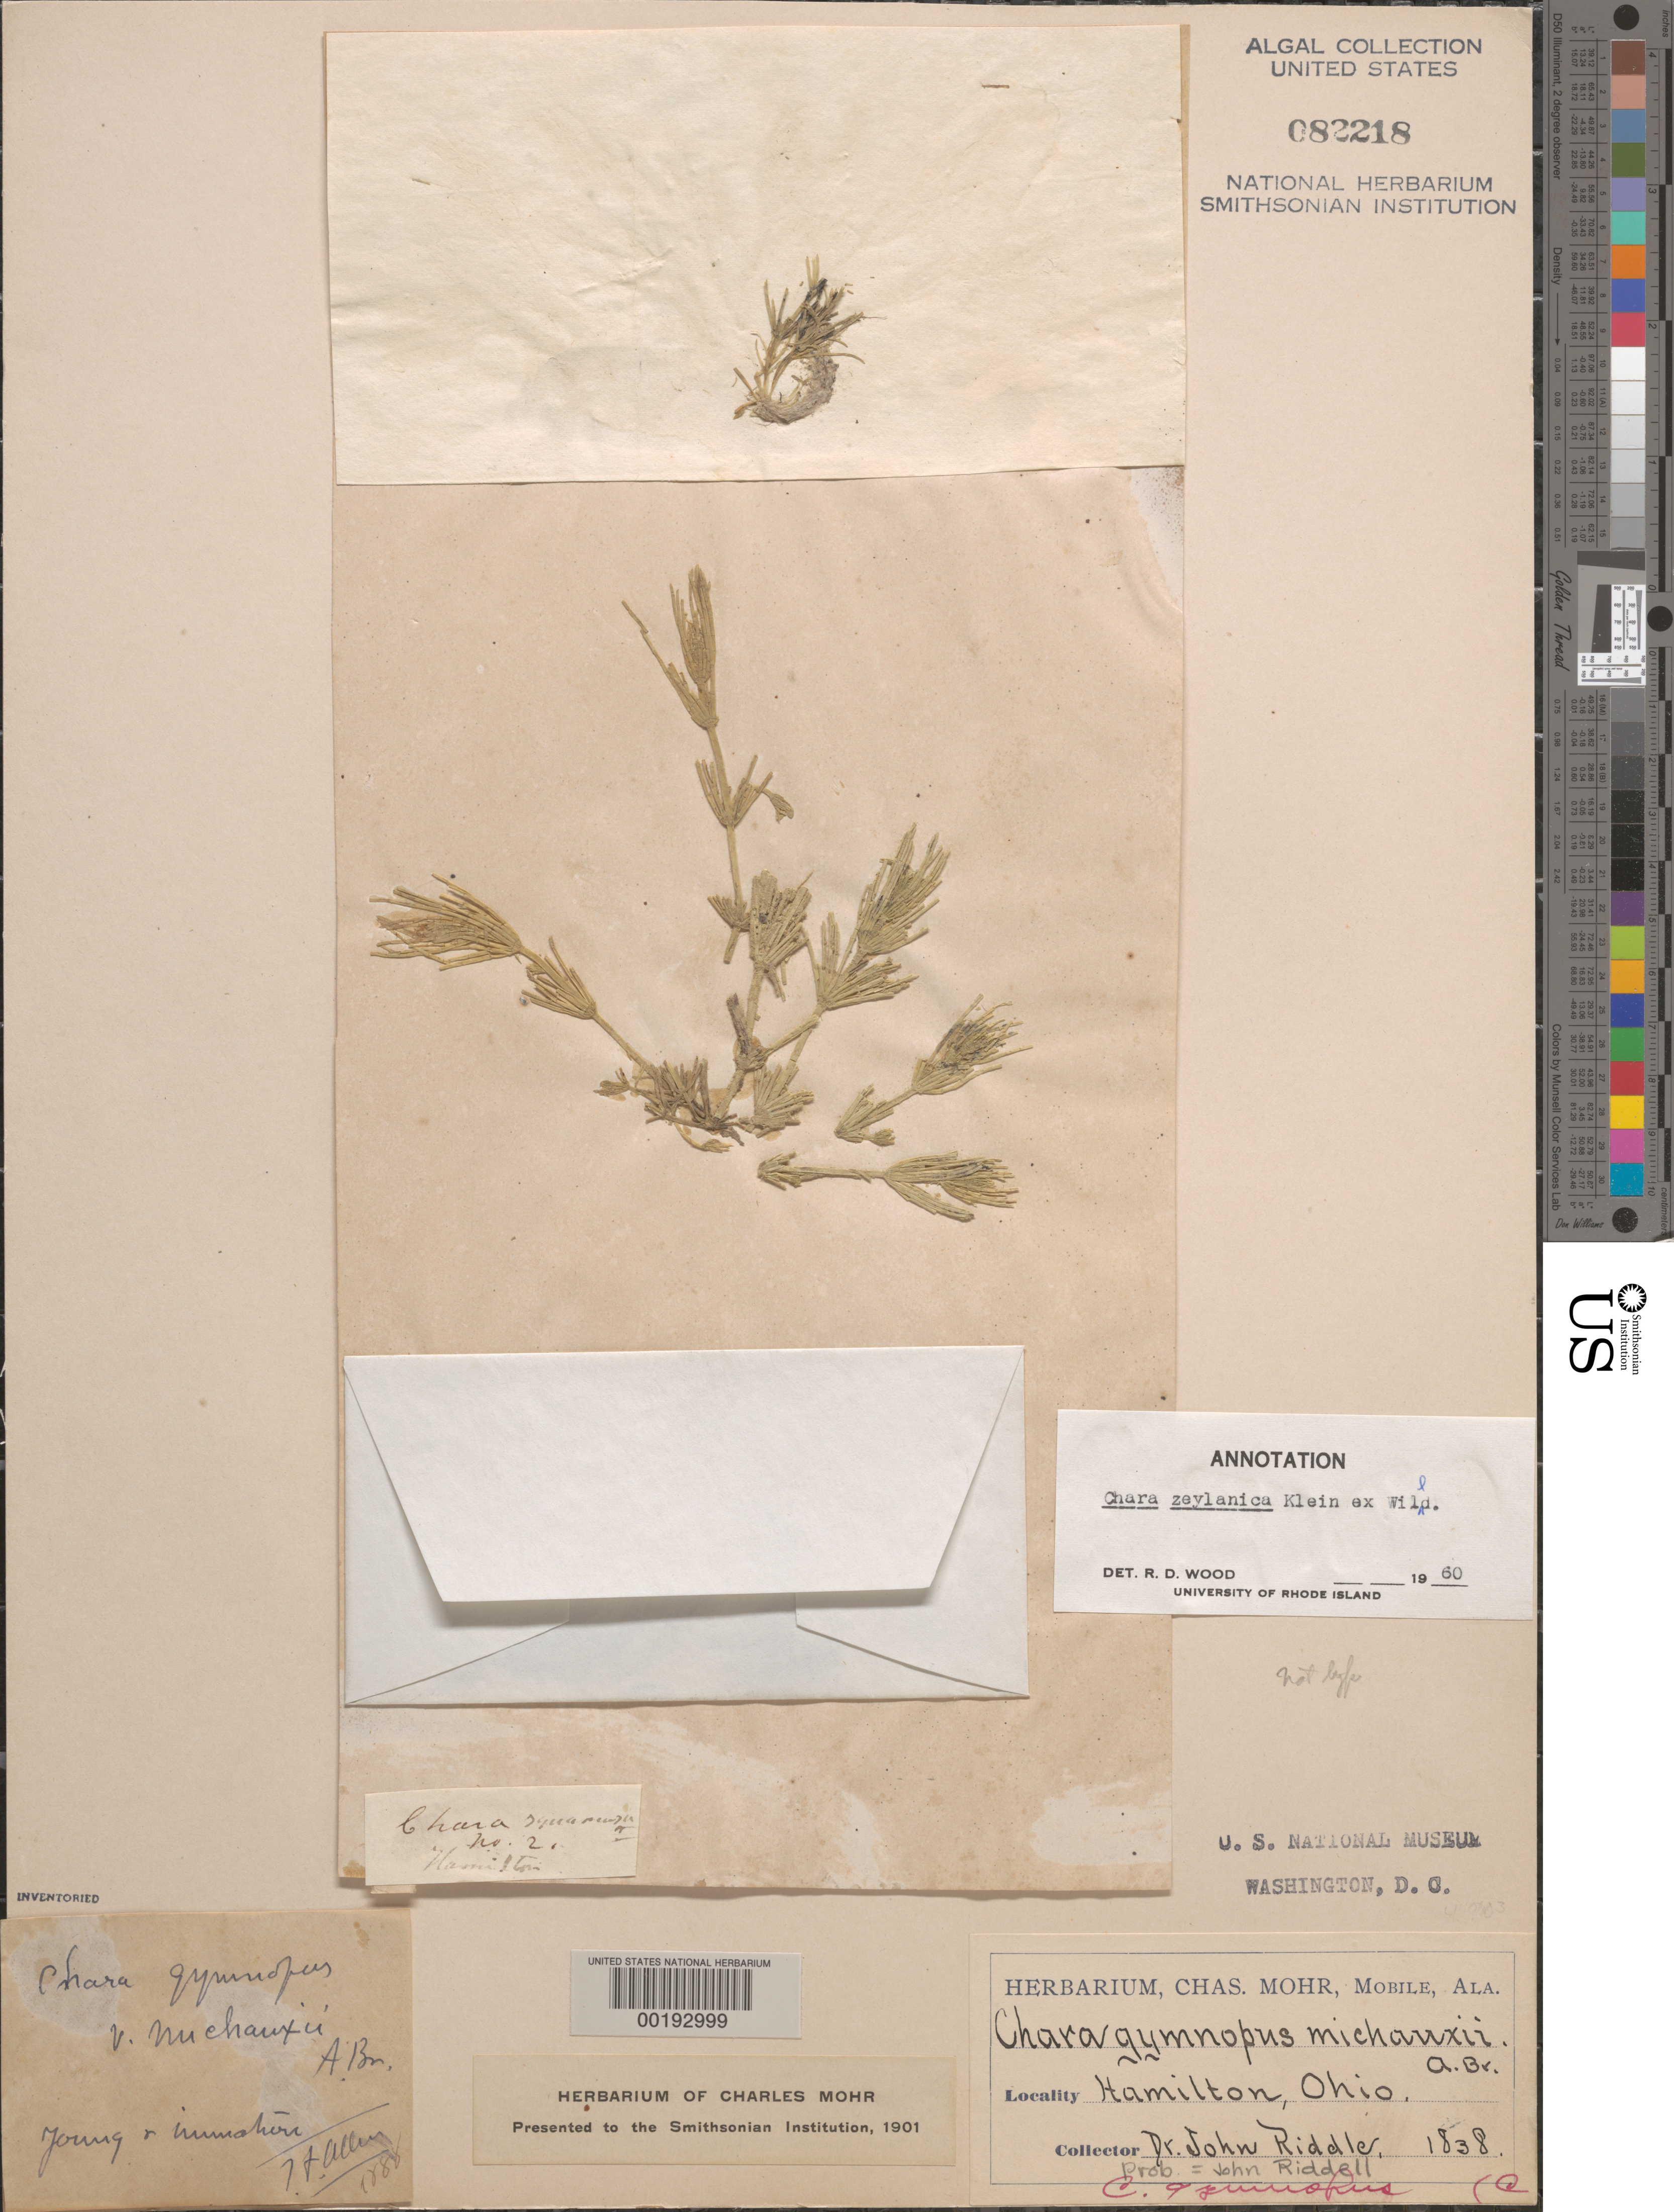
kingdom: Plantae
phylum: Charophyta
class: Charophyceae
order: Charales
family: Characeae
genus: Chara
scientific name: Chara zeylanica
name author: J.G. Klein ex Willd.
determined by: Wood, R. D.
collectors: J. Riddell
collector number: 2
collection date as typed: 1838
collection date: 1838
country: United States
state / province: Ohio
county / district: Butler County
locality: Hamilton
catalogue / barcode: US 82218